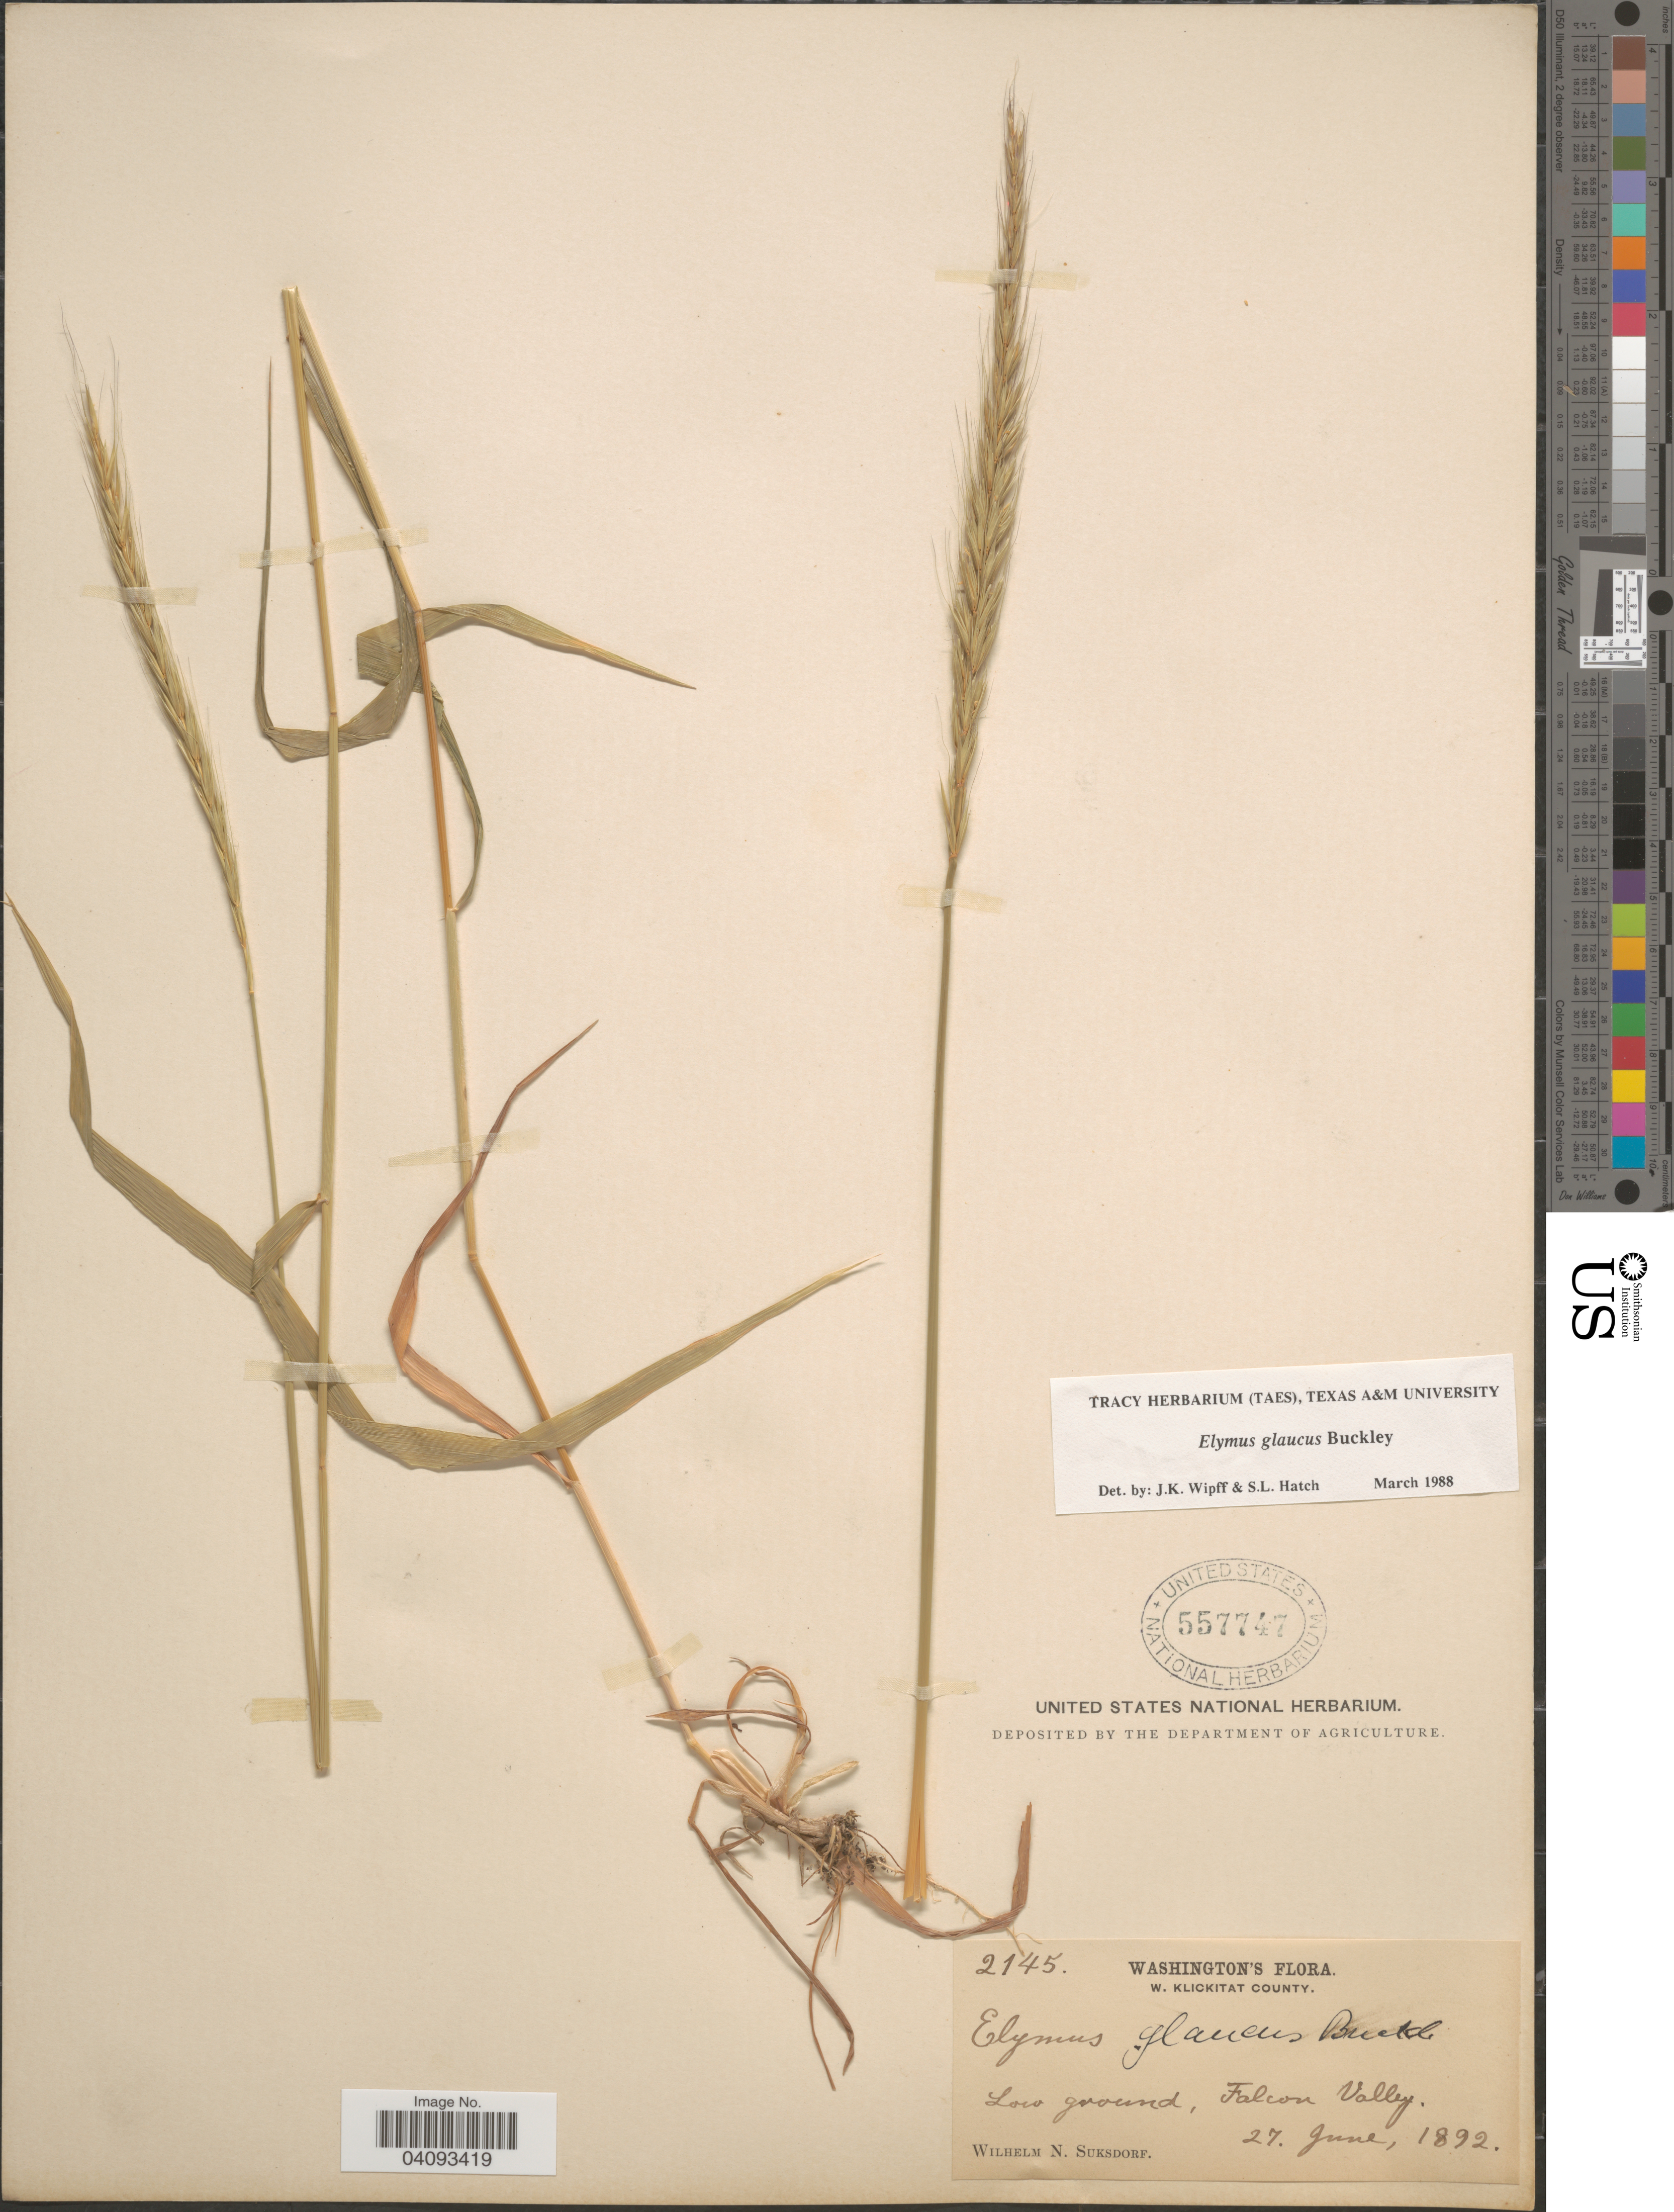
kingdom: Plantae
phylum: Tracheophyta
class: Liliopsida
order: Poales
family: Poaceae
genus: Elymus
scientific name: Elymus glaucus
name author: Buckley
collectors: W. N. Suksdorf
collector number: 2145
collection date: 1892-06-27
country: United States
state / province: Washington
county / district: Klickitat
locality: W. Klickitat County. Low ground, Falcon Valley.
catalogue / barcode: US 557747